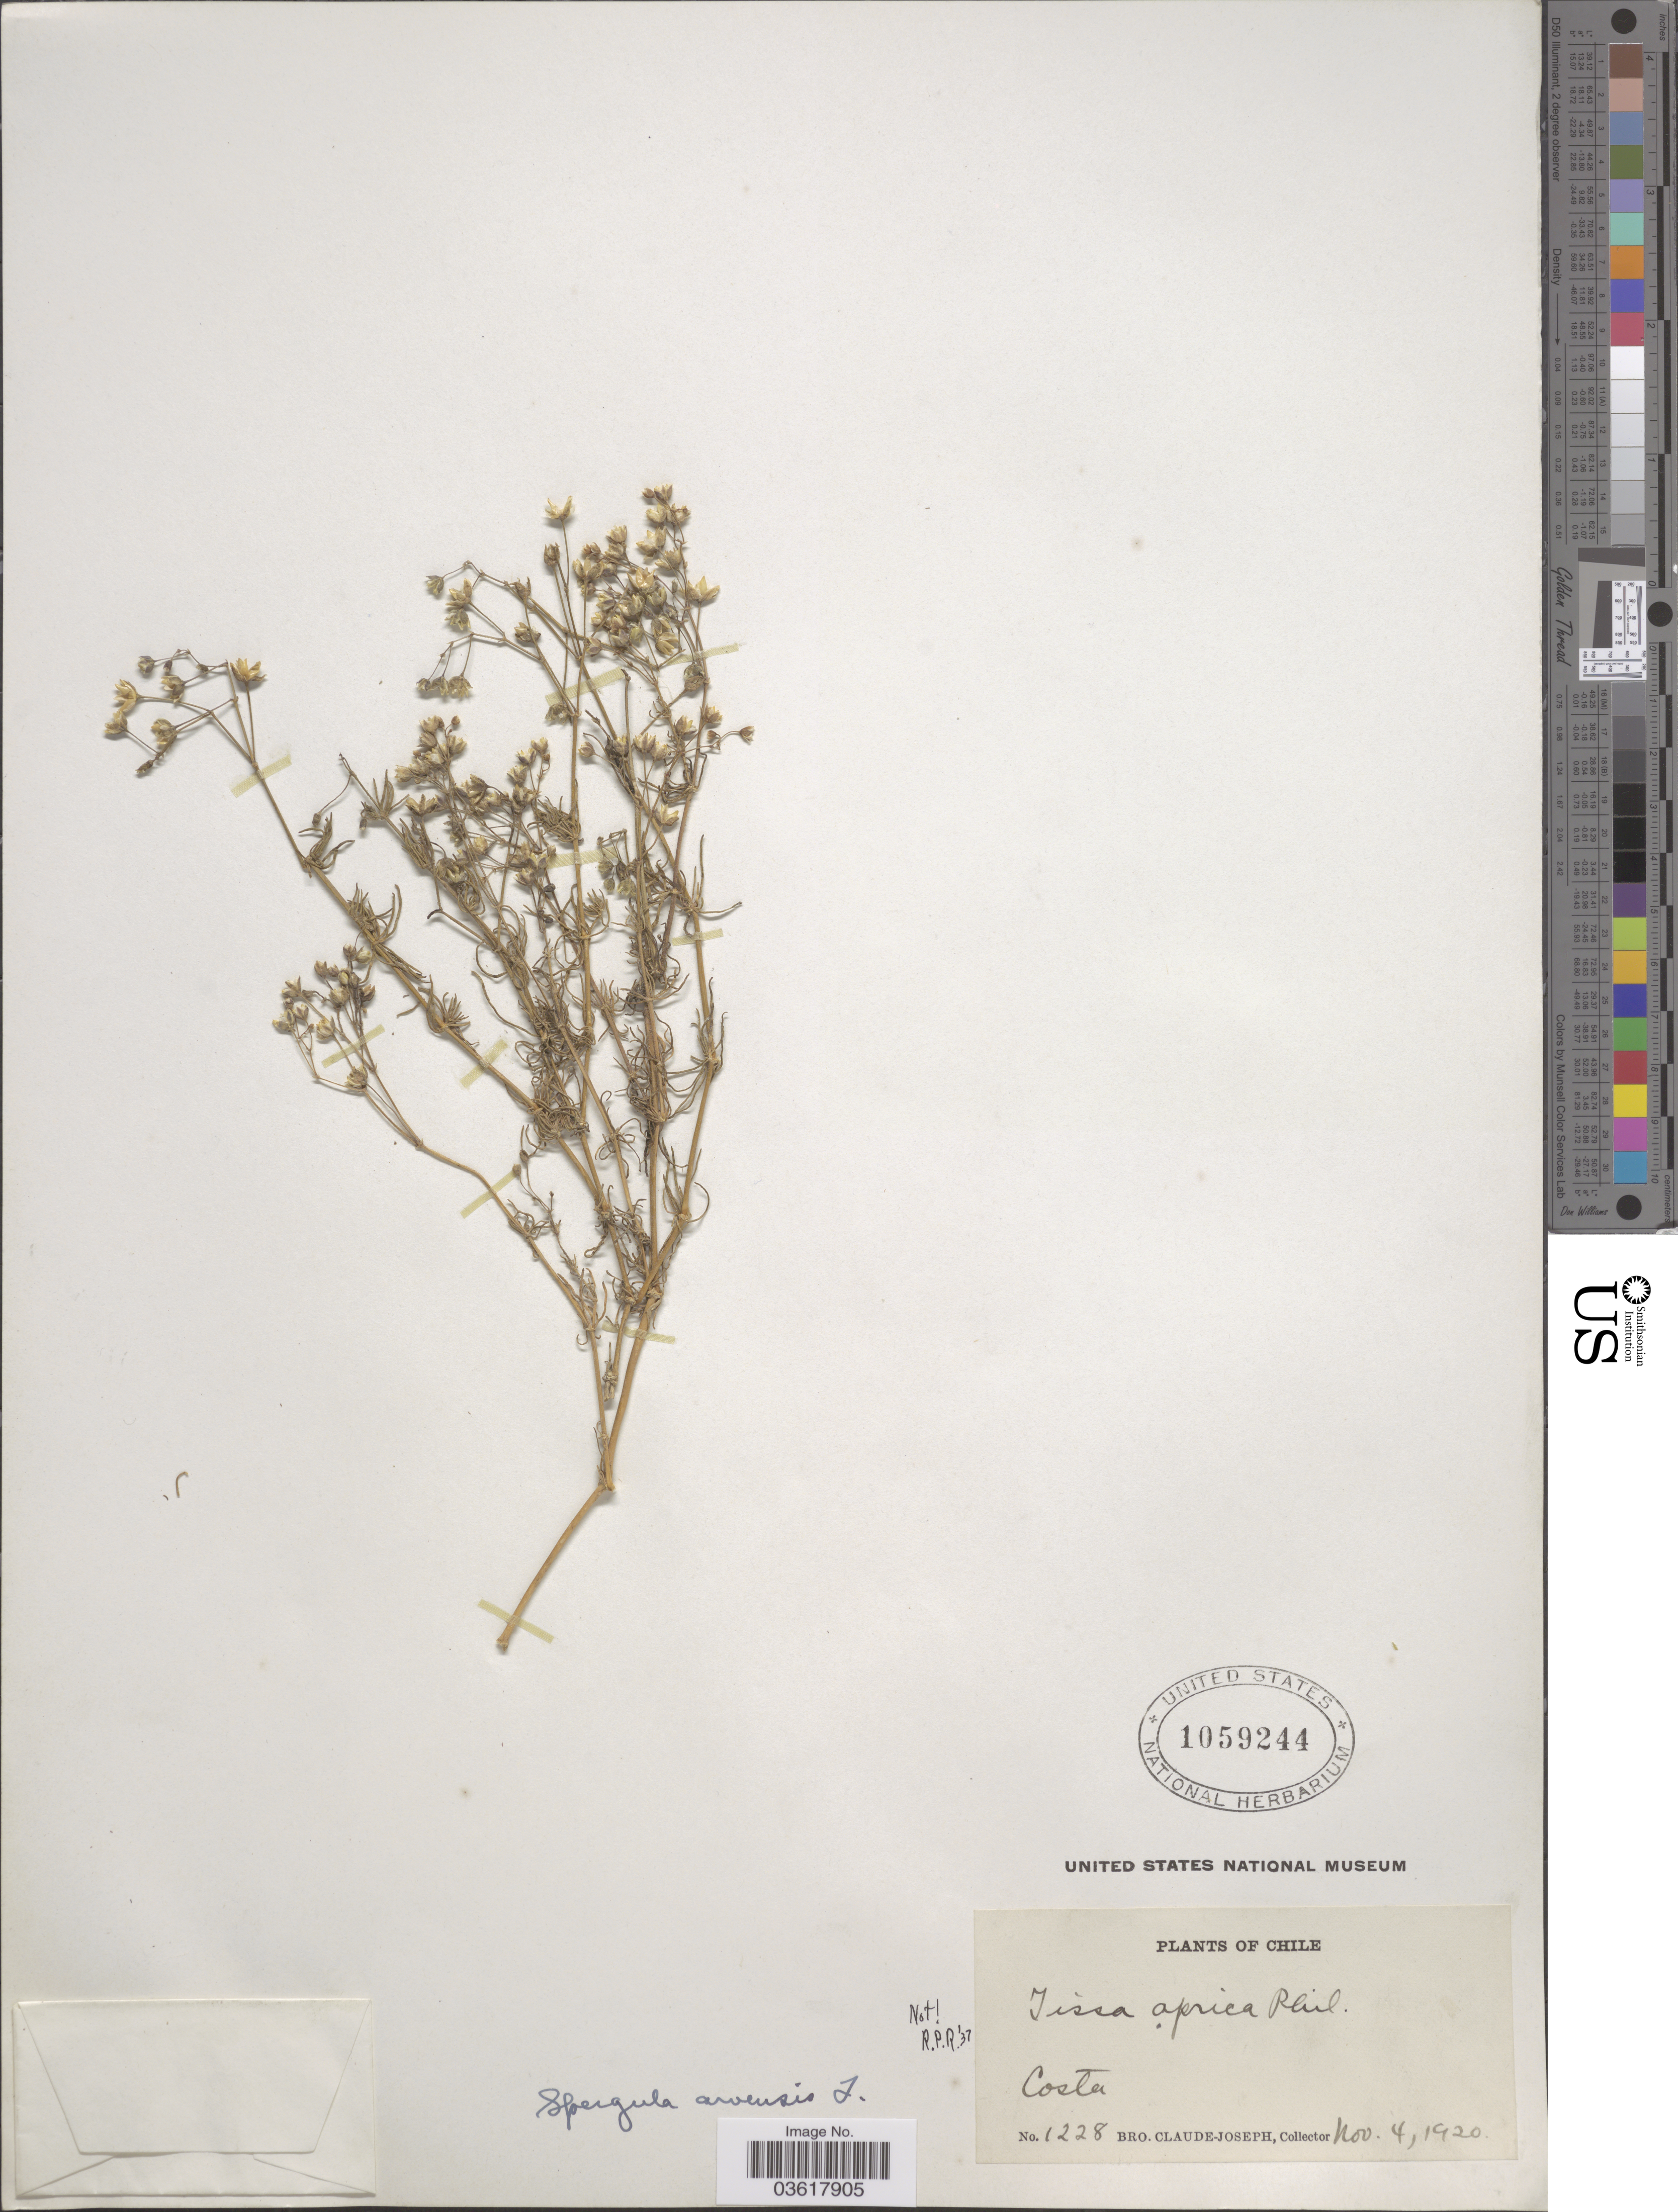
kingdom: Plantae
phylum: Tracheophyta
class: Magnoliopsida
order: Caryophyllales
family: Caryophyllaceae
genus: Spergula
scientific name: Spergula arvensis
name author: L.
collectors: Bro. Claude-Joseph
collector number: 1228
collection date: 1920-11-04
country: Chile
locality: Costa.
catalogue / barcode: US 1059244